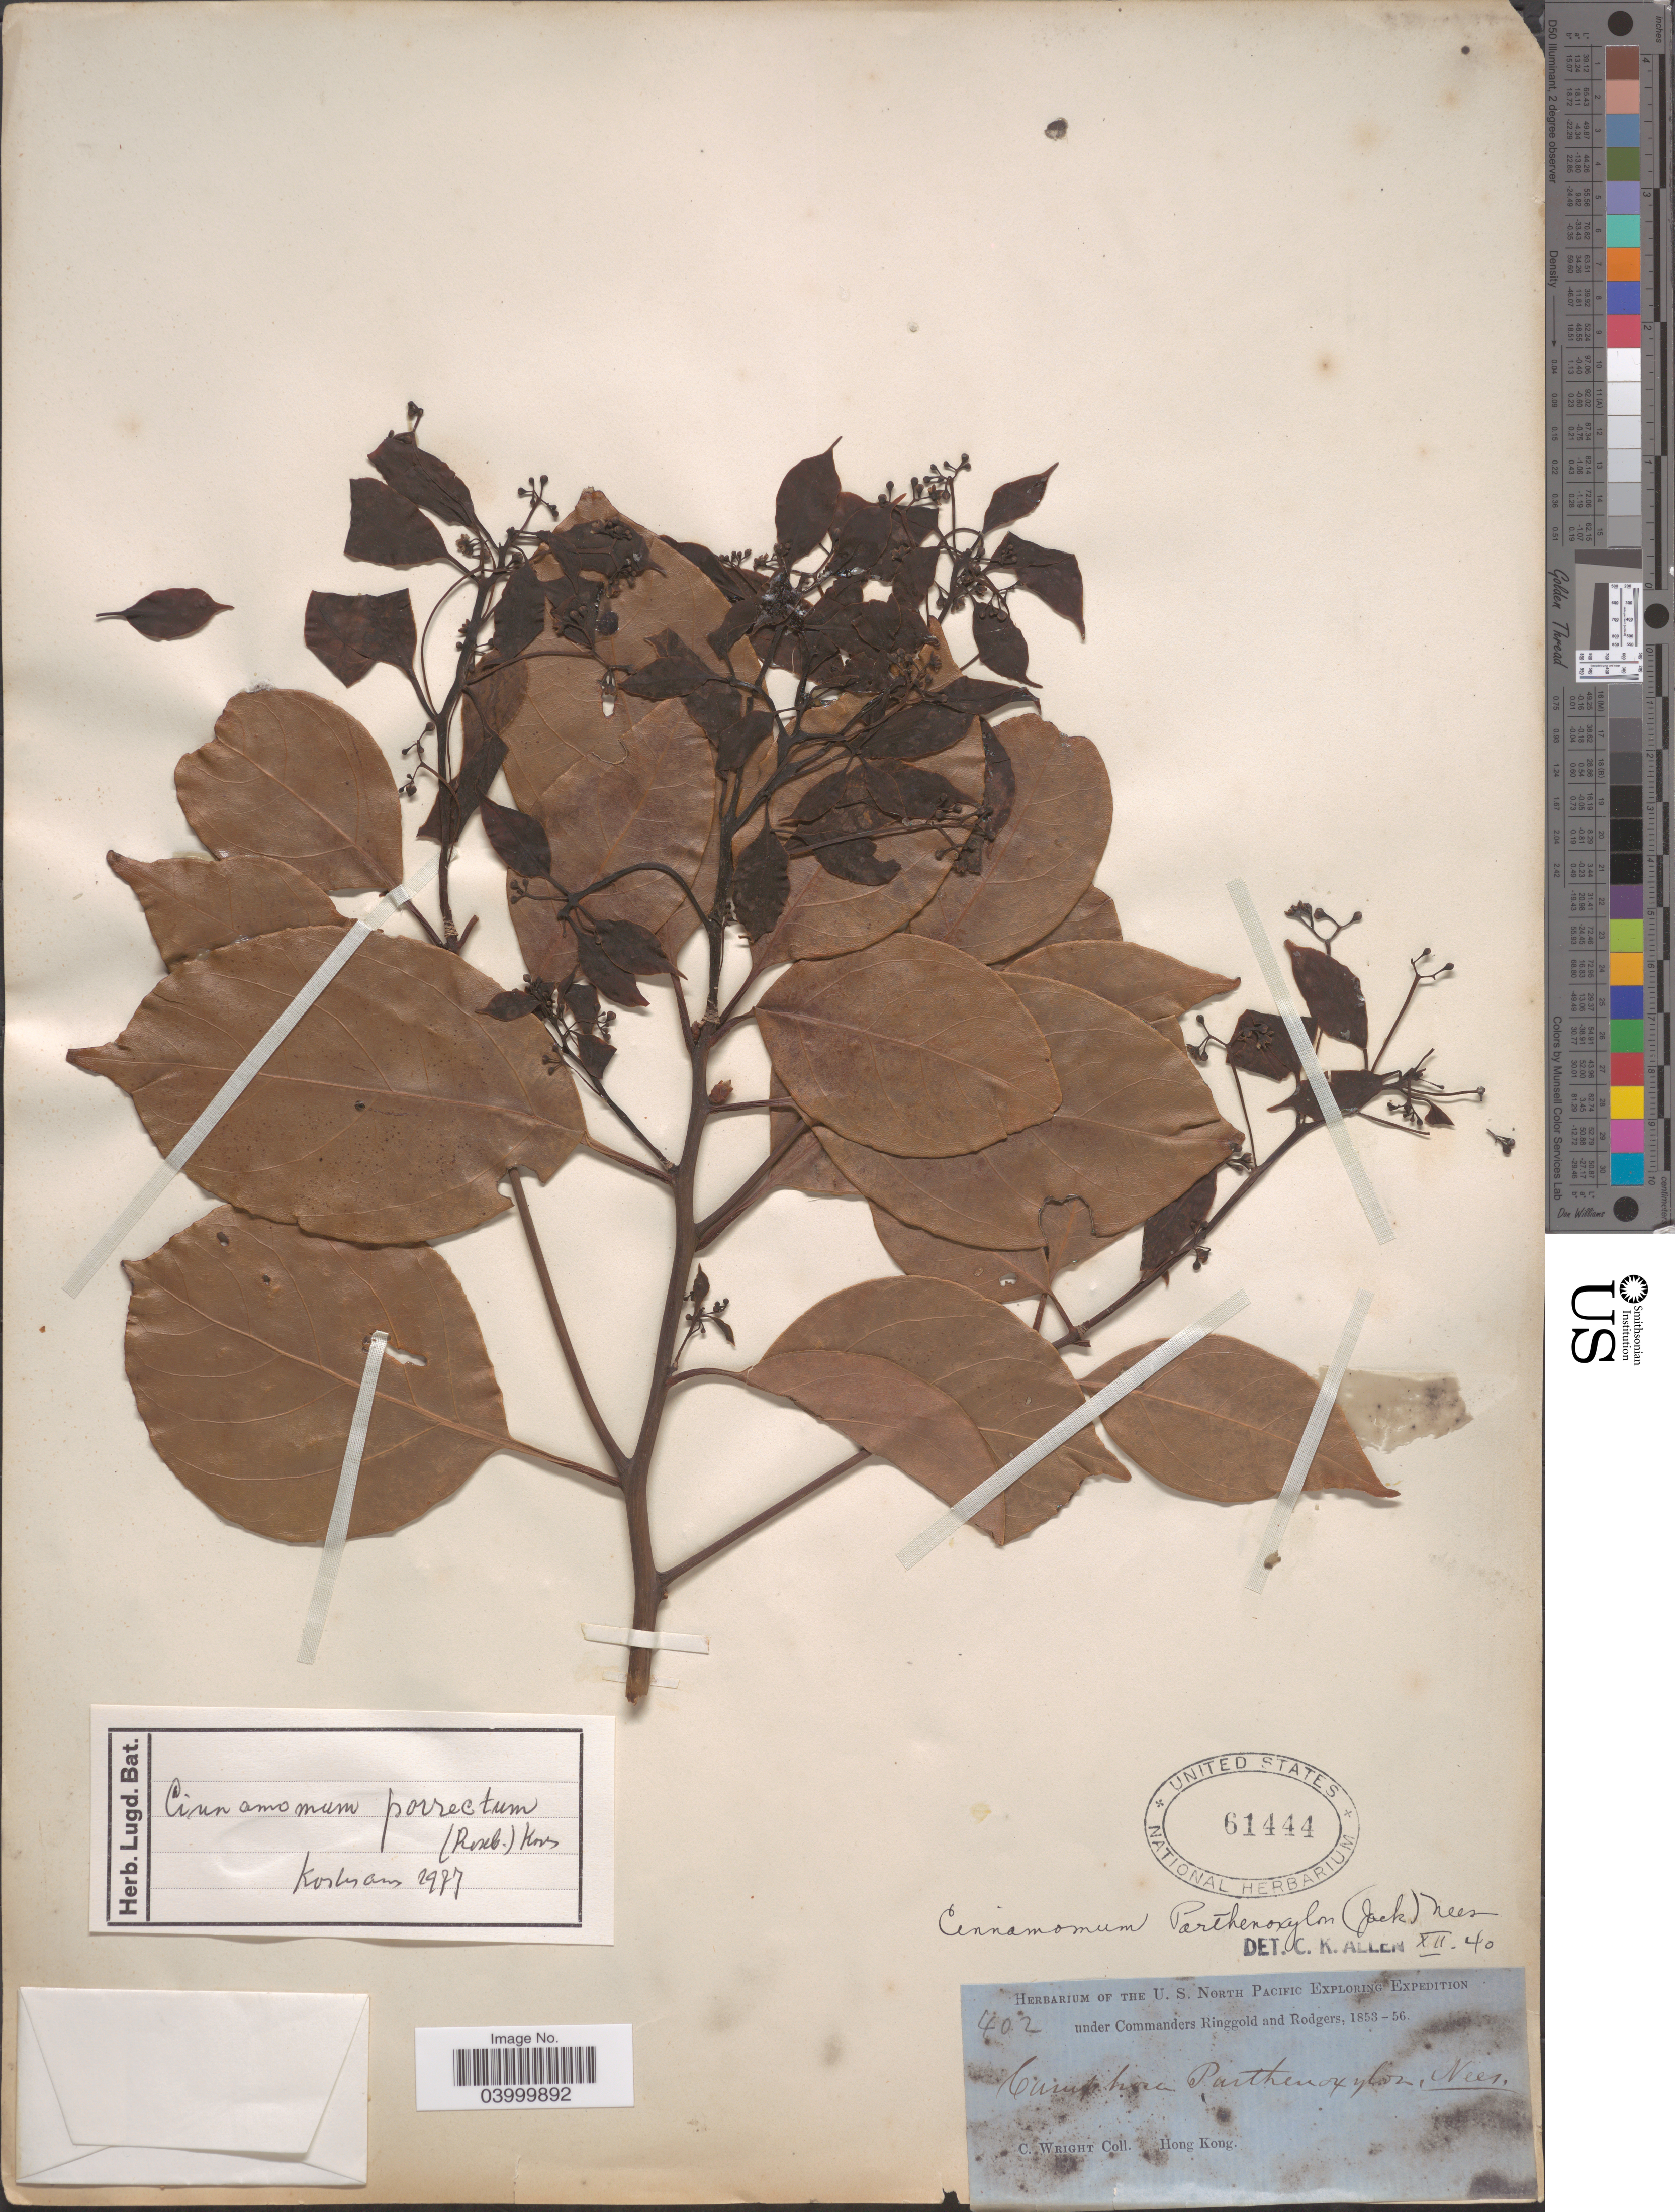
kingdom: Plantae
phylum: Tracheophyta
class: Magnoliopsida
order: Laurales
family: Lauraceae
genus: Cinnamomum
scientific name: Cinnamomum porrectum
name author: (Roxb.) Kosterm.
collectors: C. Wright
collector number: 402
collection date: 1853/1856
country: China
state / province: Hong Kong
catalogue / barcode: US 61444